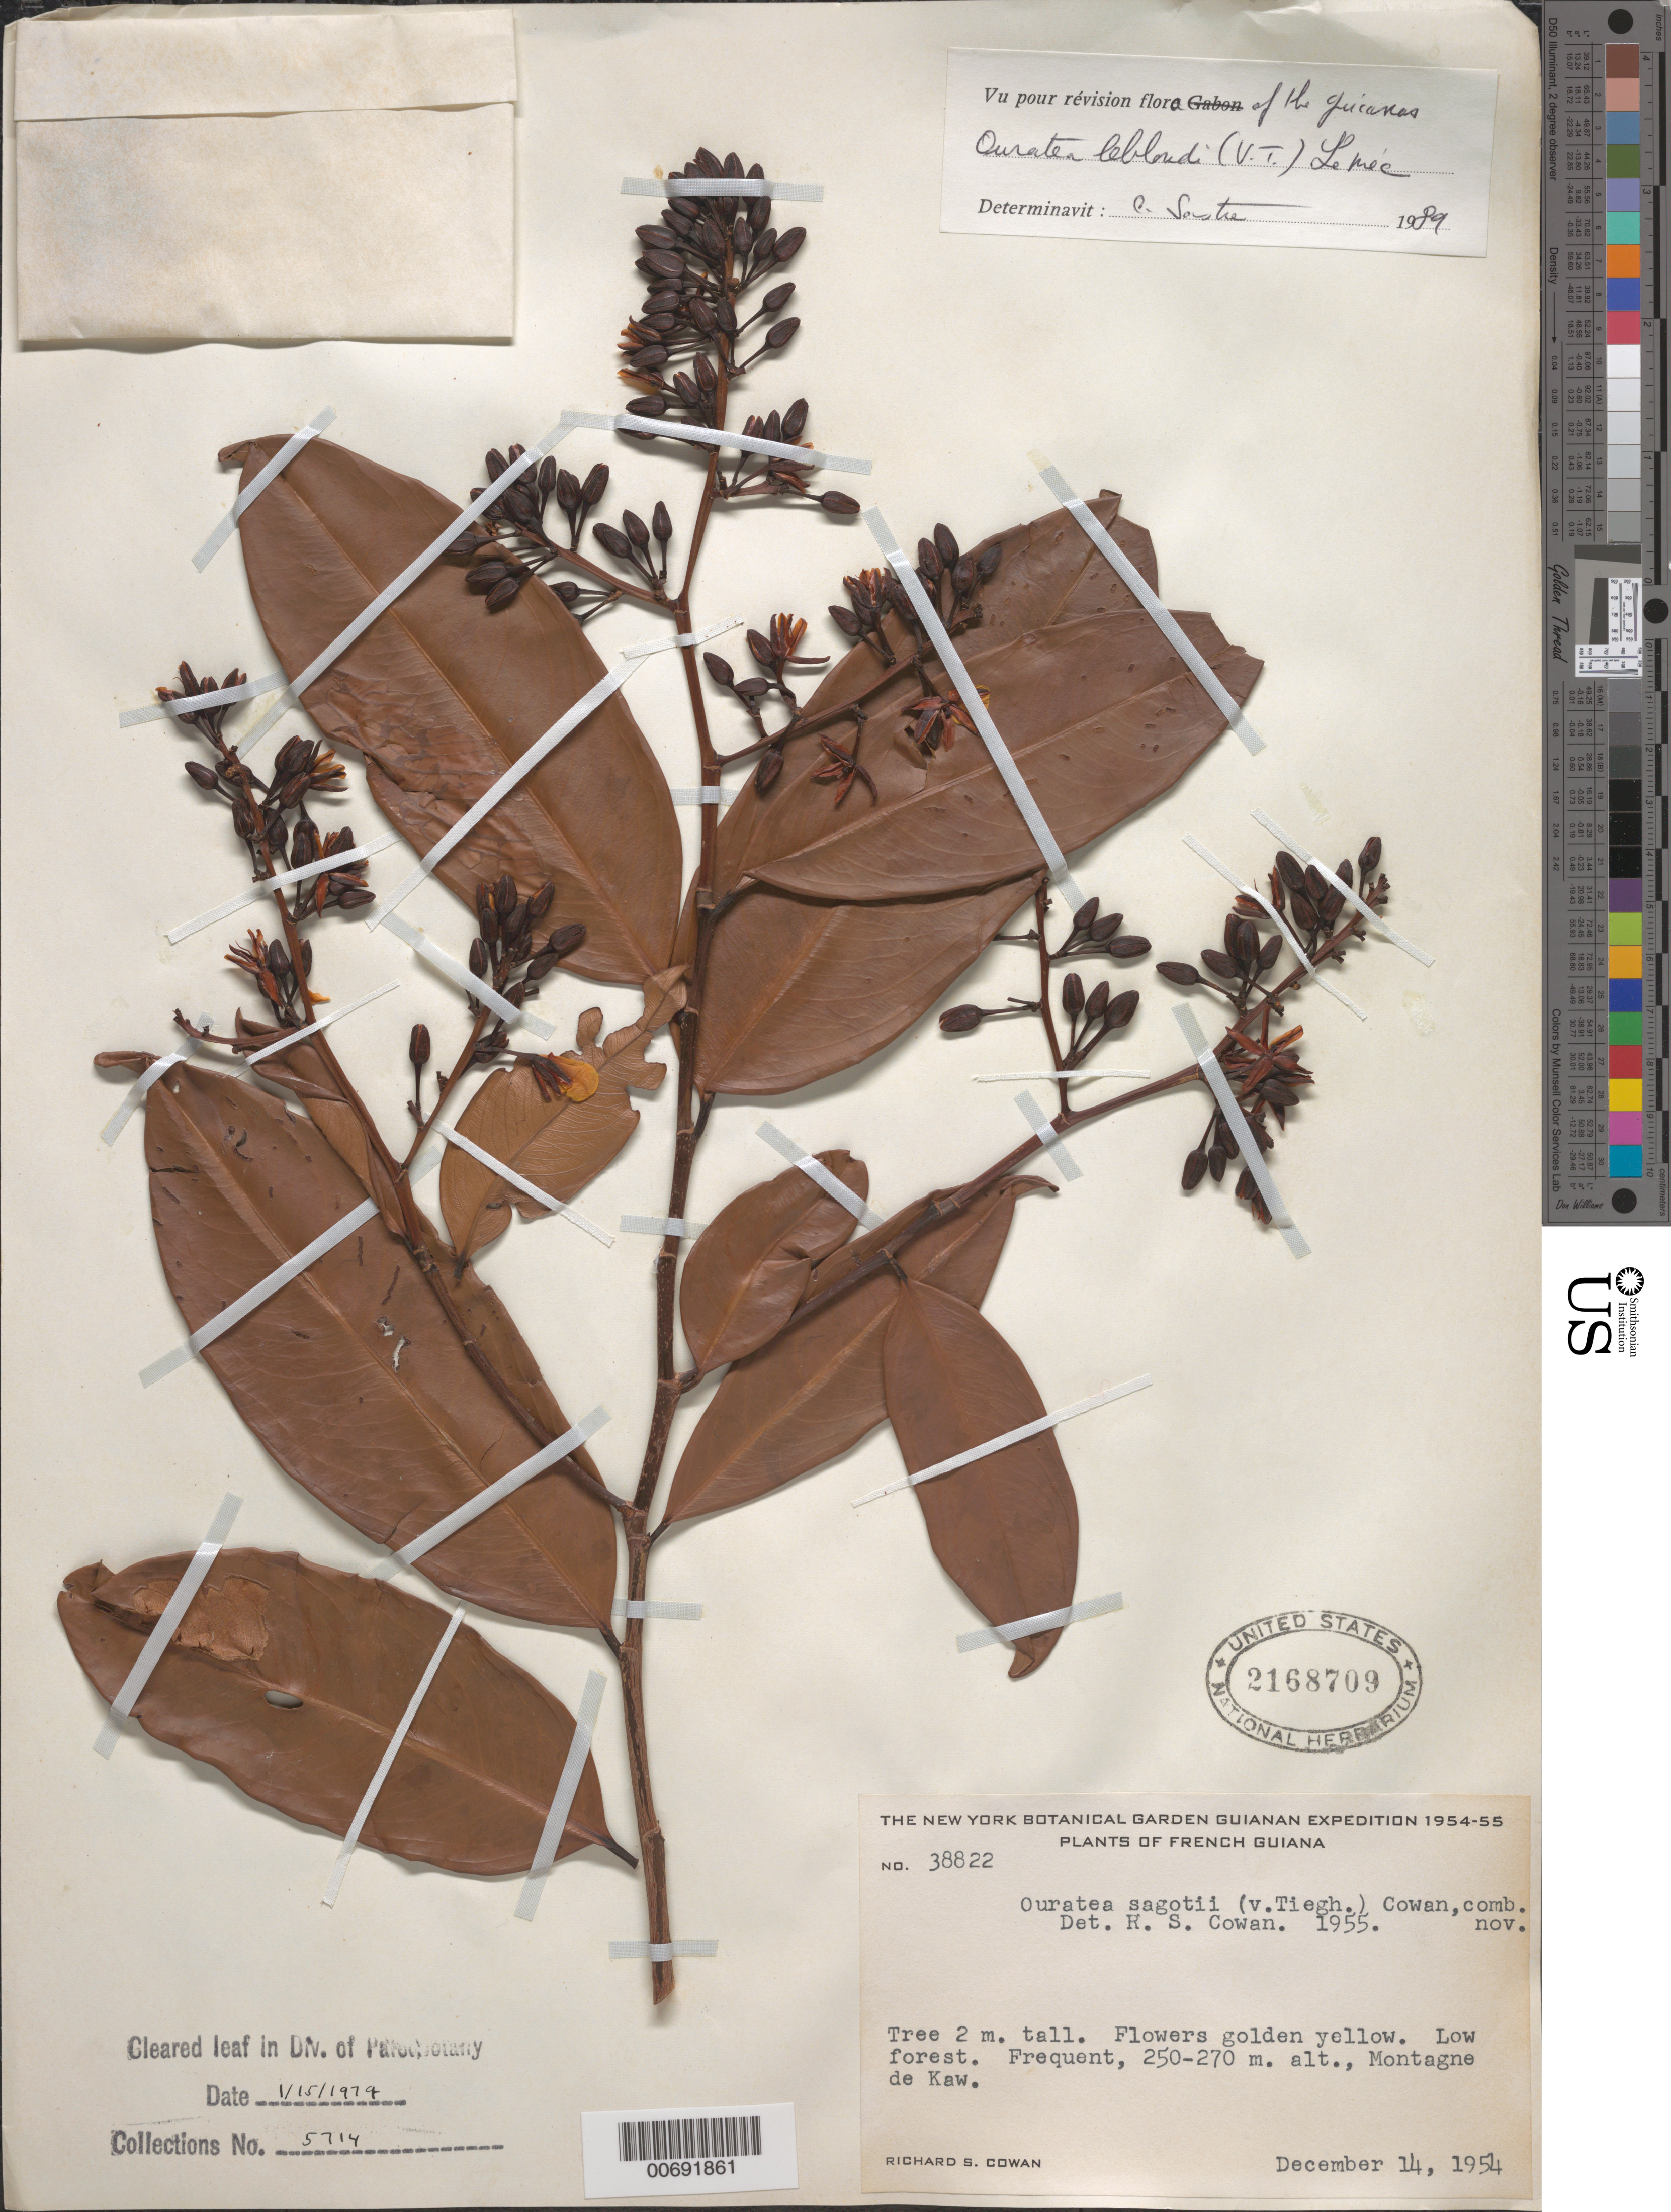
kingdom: Plantae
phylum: Tracheophyta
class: Magnoliopsida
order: Malpighiales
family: Ochnaceae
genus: Ouratea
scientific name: Ouratea leblondii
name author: (Tiegh.) Lemée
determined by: Sastre, C. H. L.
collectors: R. S. Cowan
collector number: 38822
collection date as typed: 14-Dec-54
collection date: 1954-12-14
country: French Guiana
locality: Montagne de Kaw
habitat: Low forest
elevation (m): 250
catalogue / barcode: US 2168709